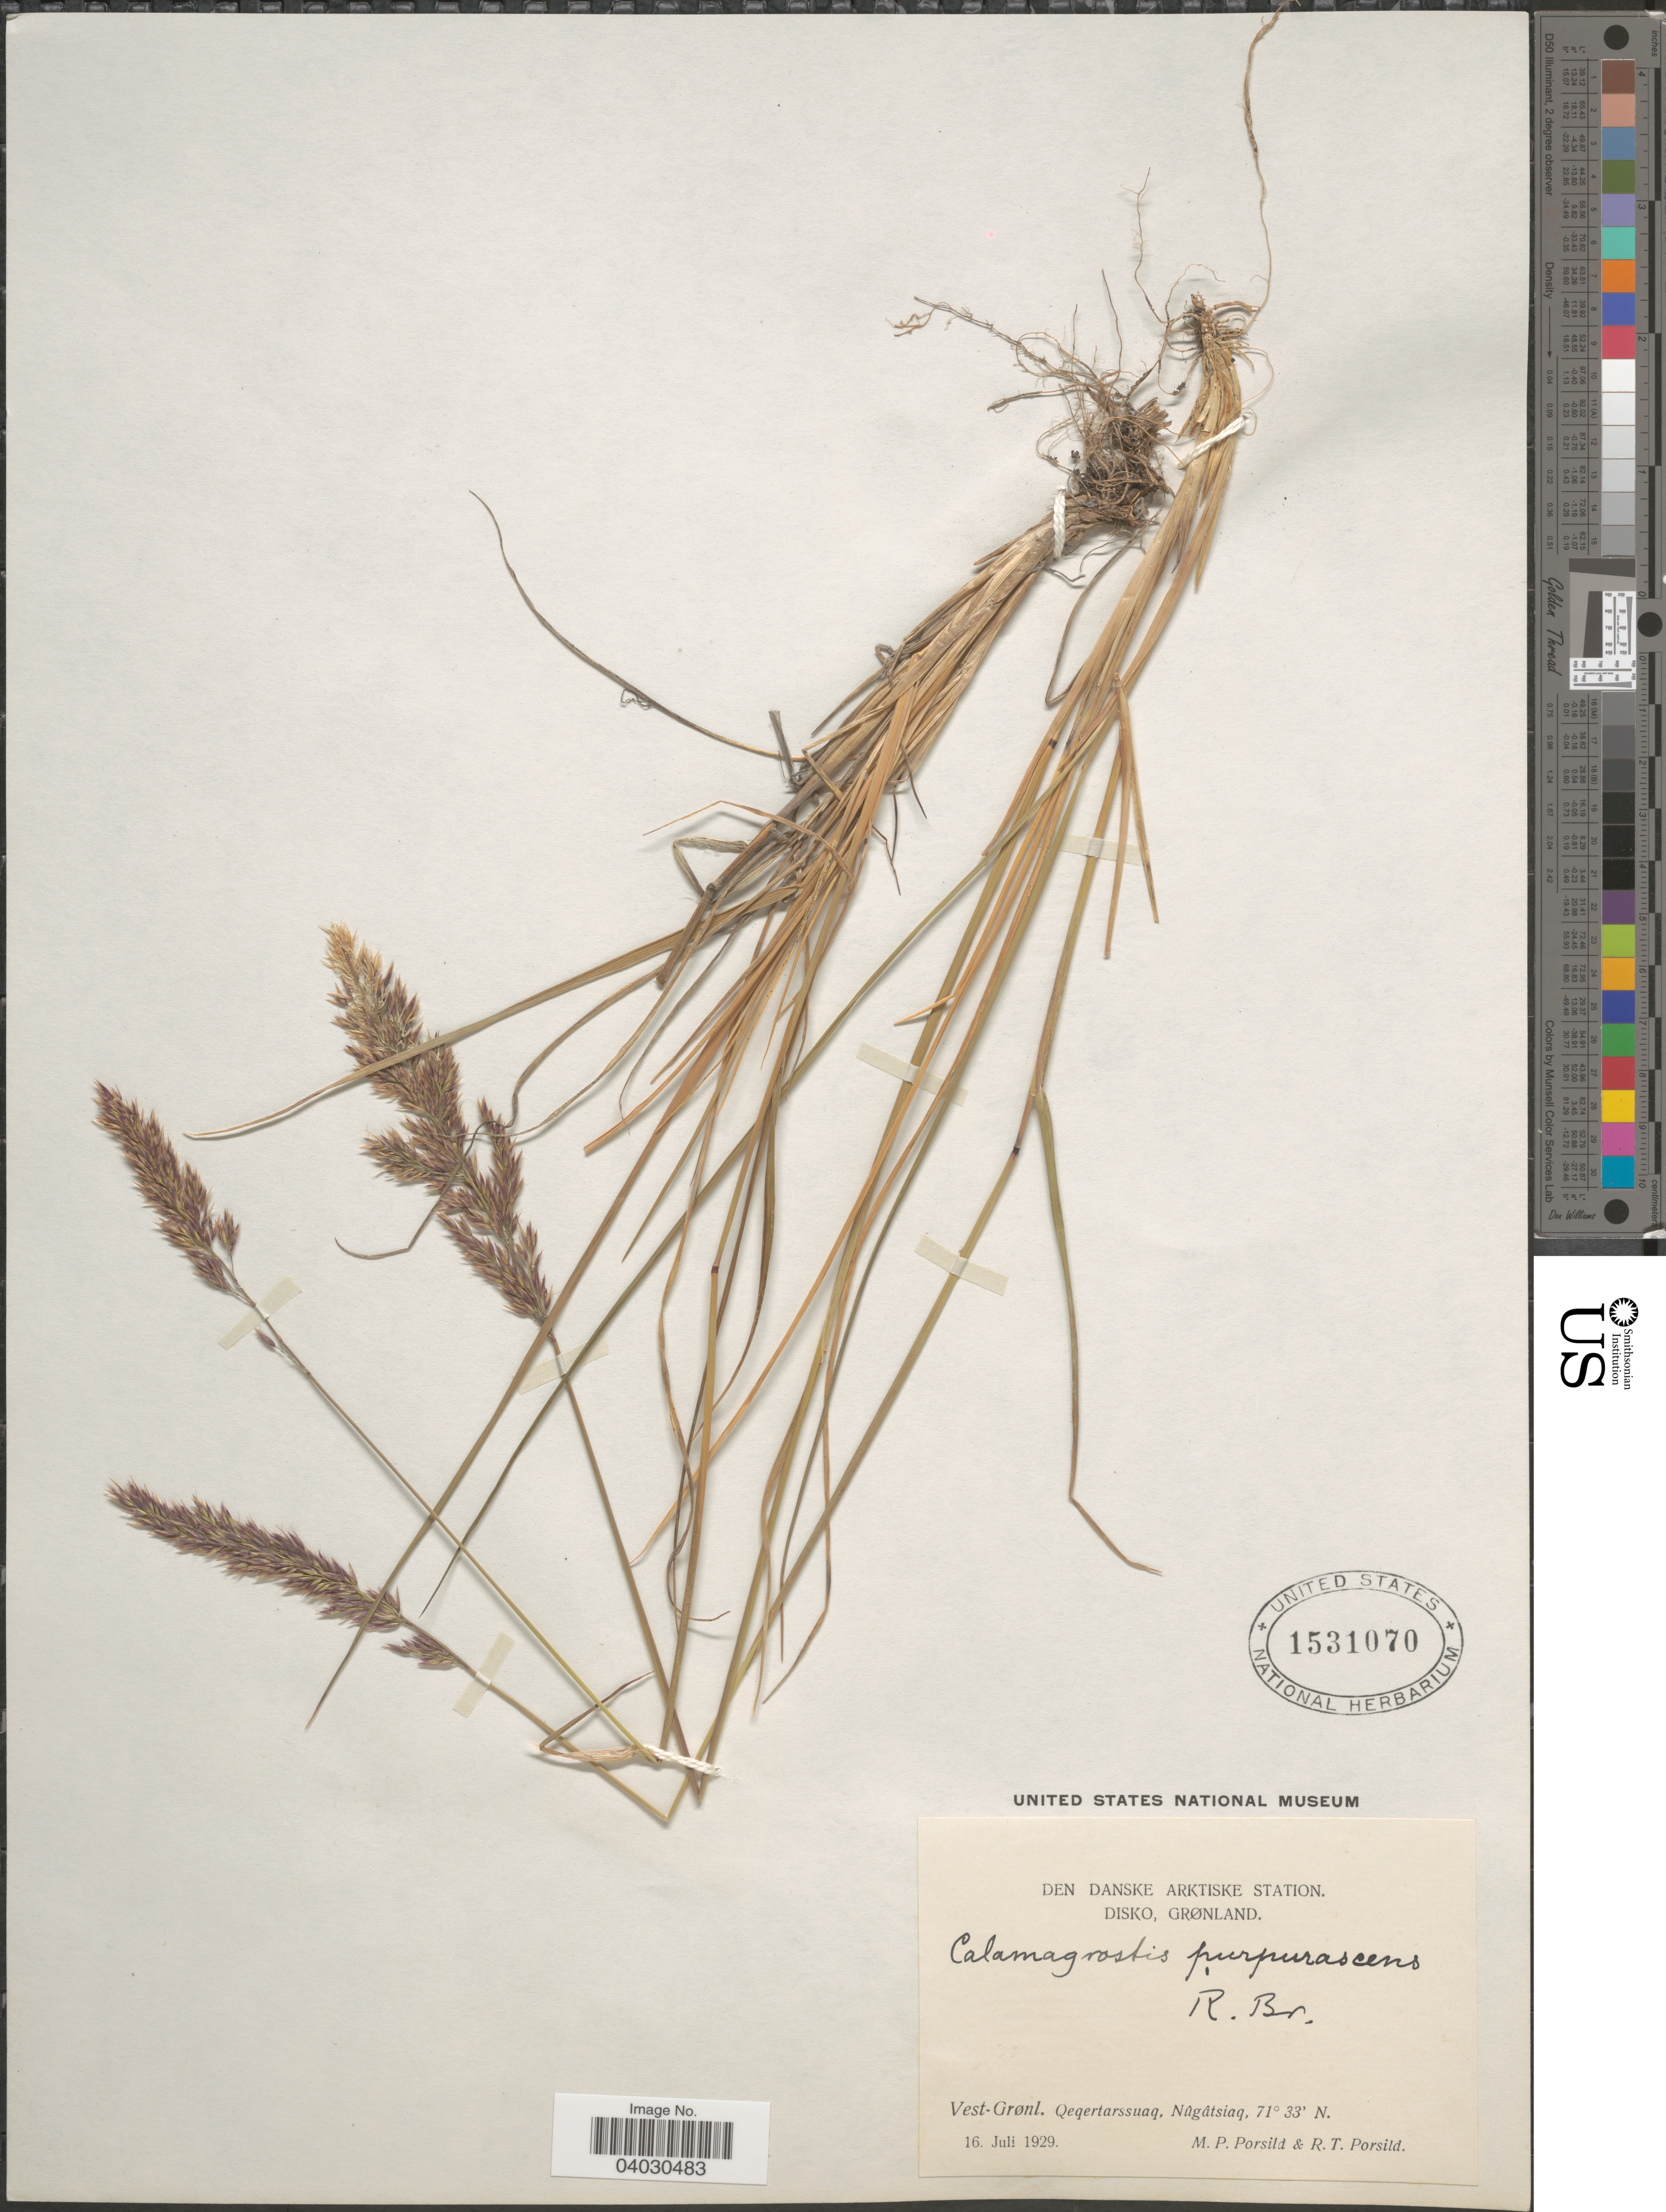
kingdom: Plantae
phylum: Tracheophyta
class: Liliopsida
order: Poales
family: Poaceae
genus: Calamagrostis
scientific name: Calamagrostis purpurascens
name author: R. Br.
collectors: M. P. Porsild & R. T. Porsild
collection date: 1929-07-16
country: Greenland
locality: Den Danske Arktiske Station. Disko, Grønland. Vest-Grønl. Qeqertarssuaq, Nûgâtsiaq.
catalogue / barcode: US 1531070